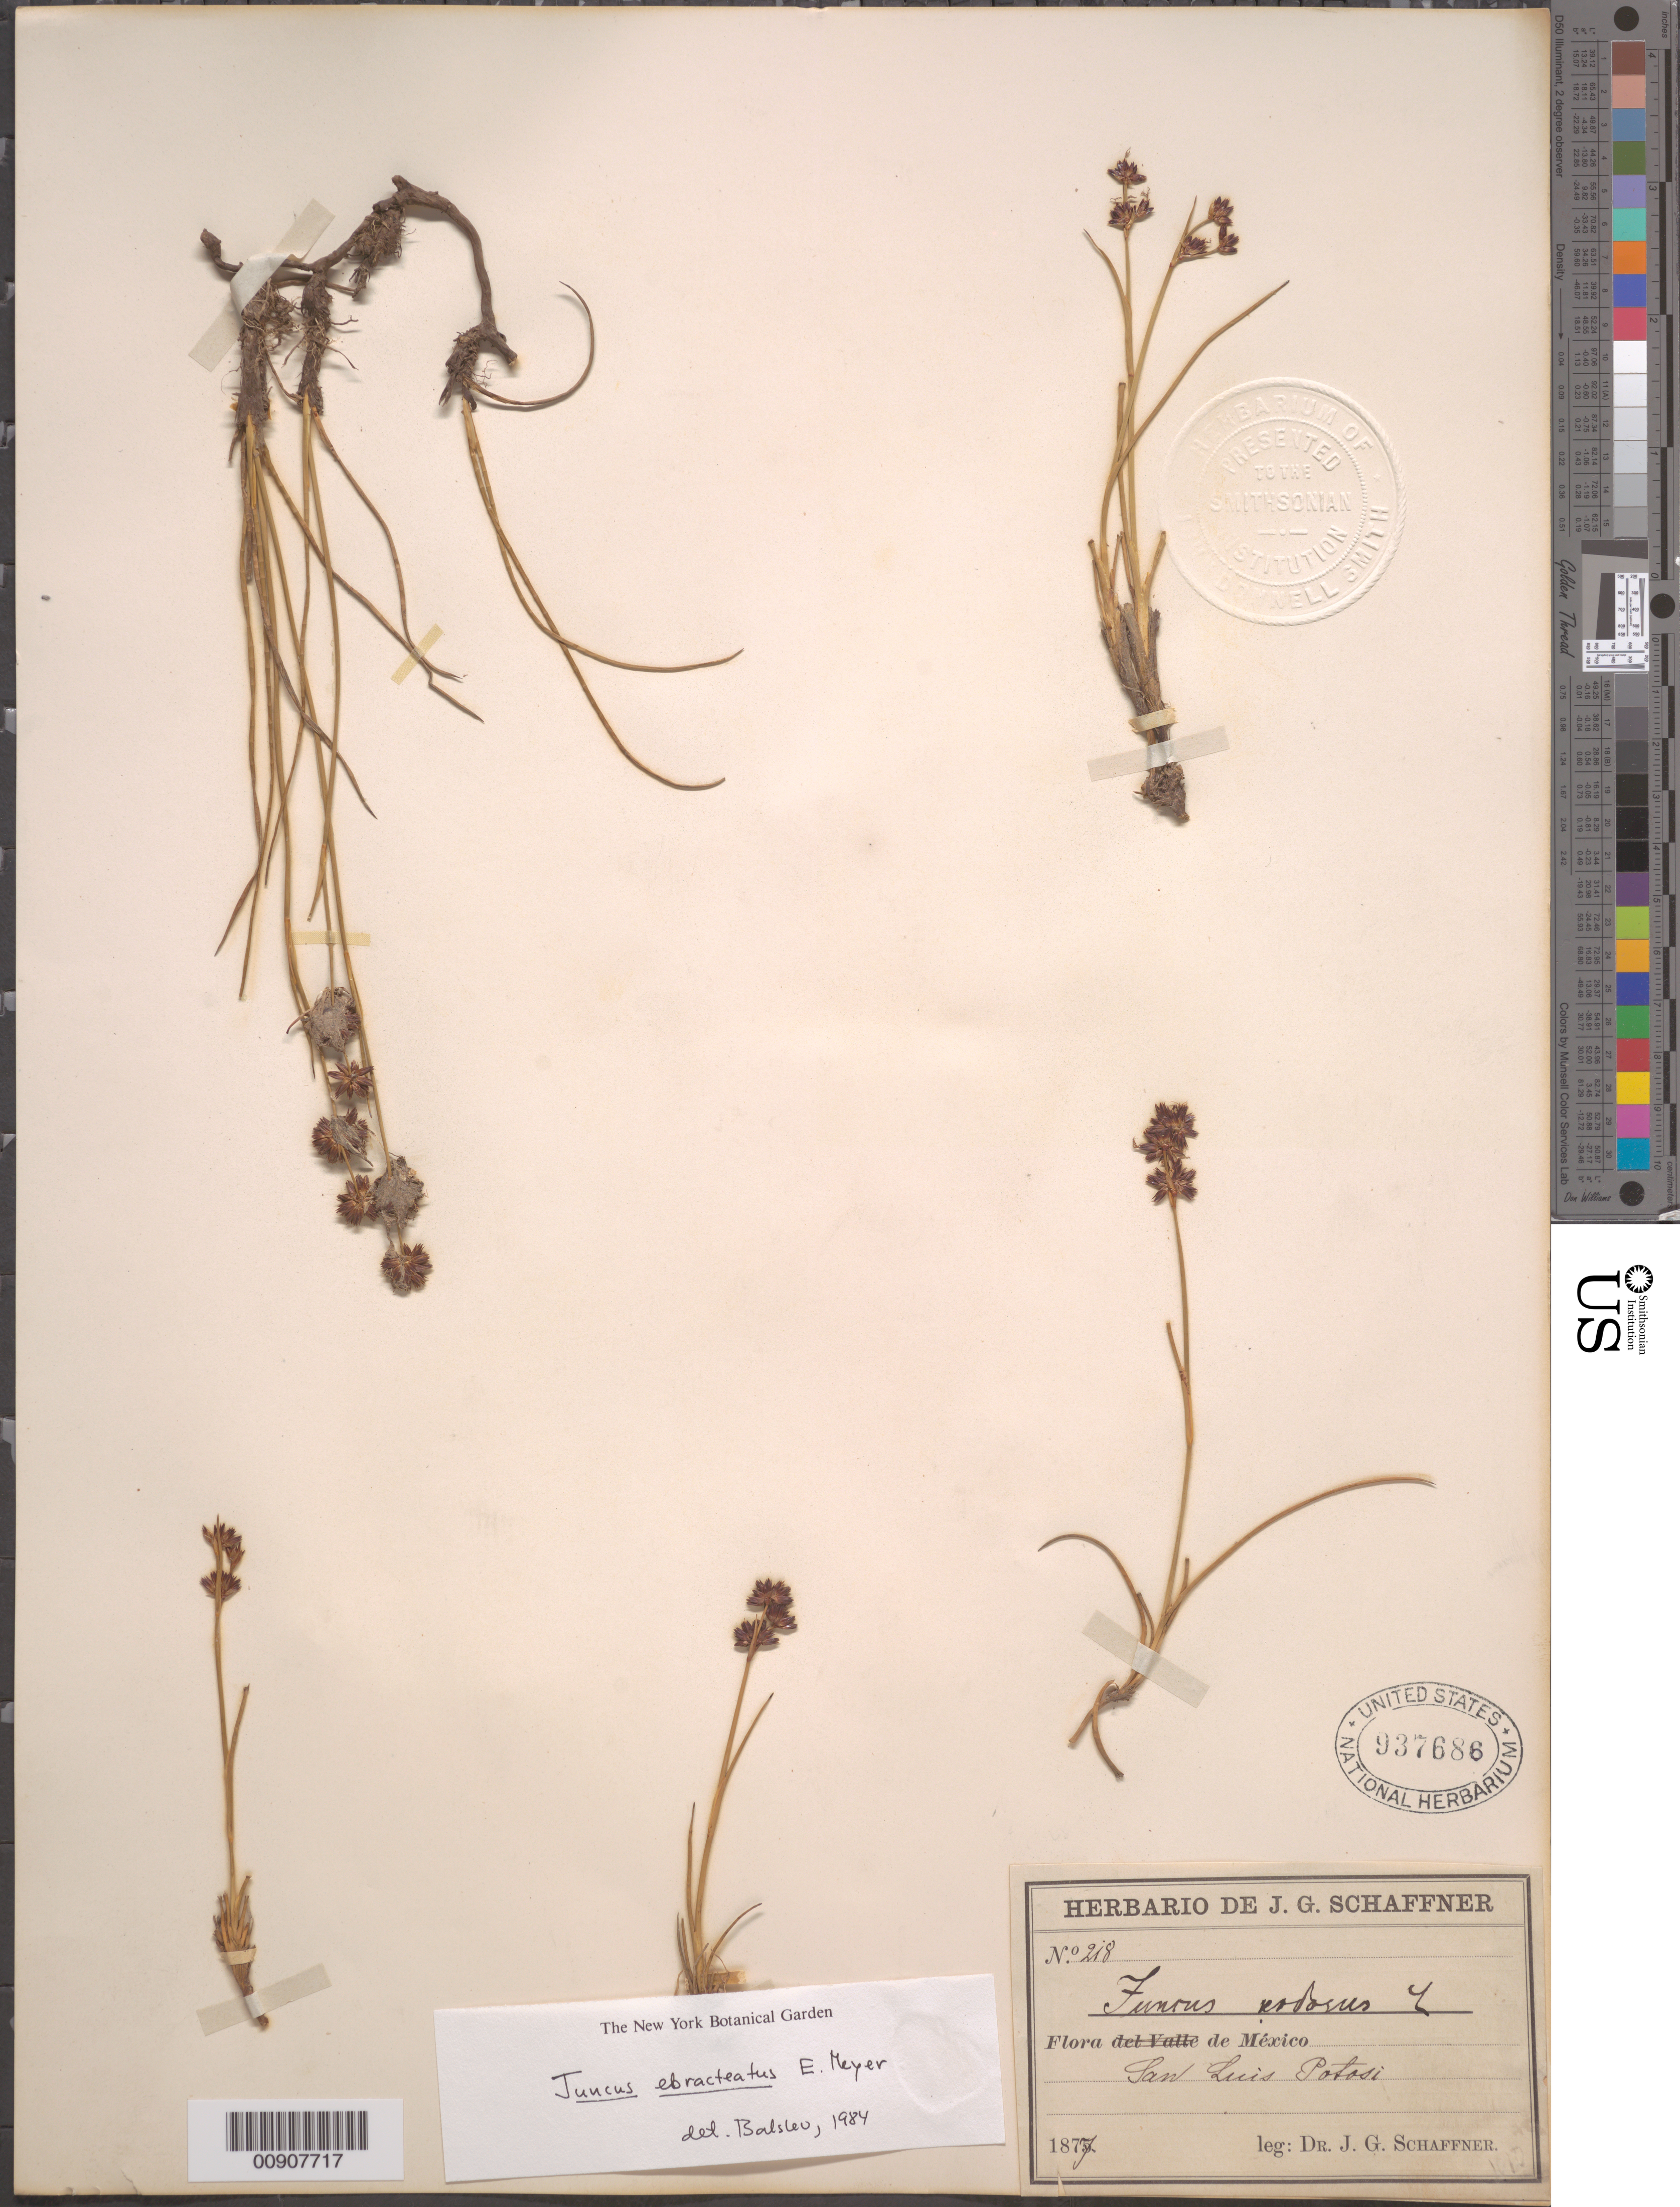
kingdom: Plantae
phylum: Tracheophyta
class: Liliopsida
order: Poales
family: Juncaceae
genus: Juncus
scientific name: Juncus ebracteatus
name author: E. Mey.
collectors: J. G. Schaffner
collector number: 218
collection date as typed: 1877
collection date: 1877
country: Mexico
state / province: San Luis Potosí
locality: San Luis Potosí.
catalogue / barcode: US 937686